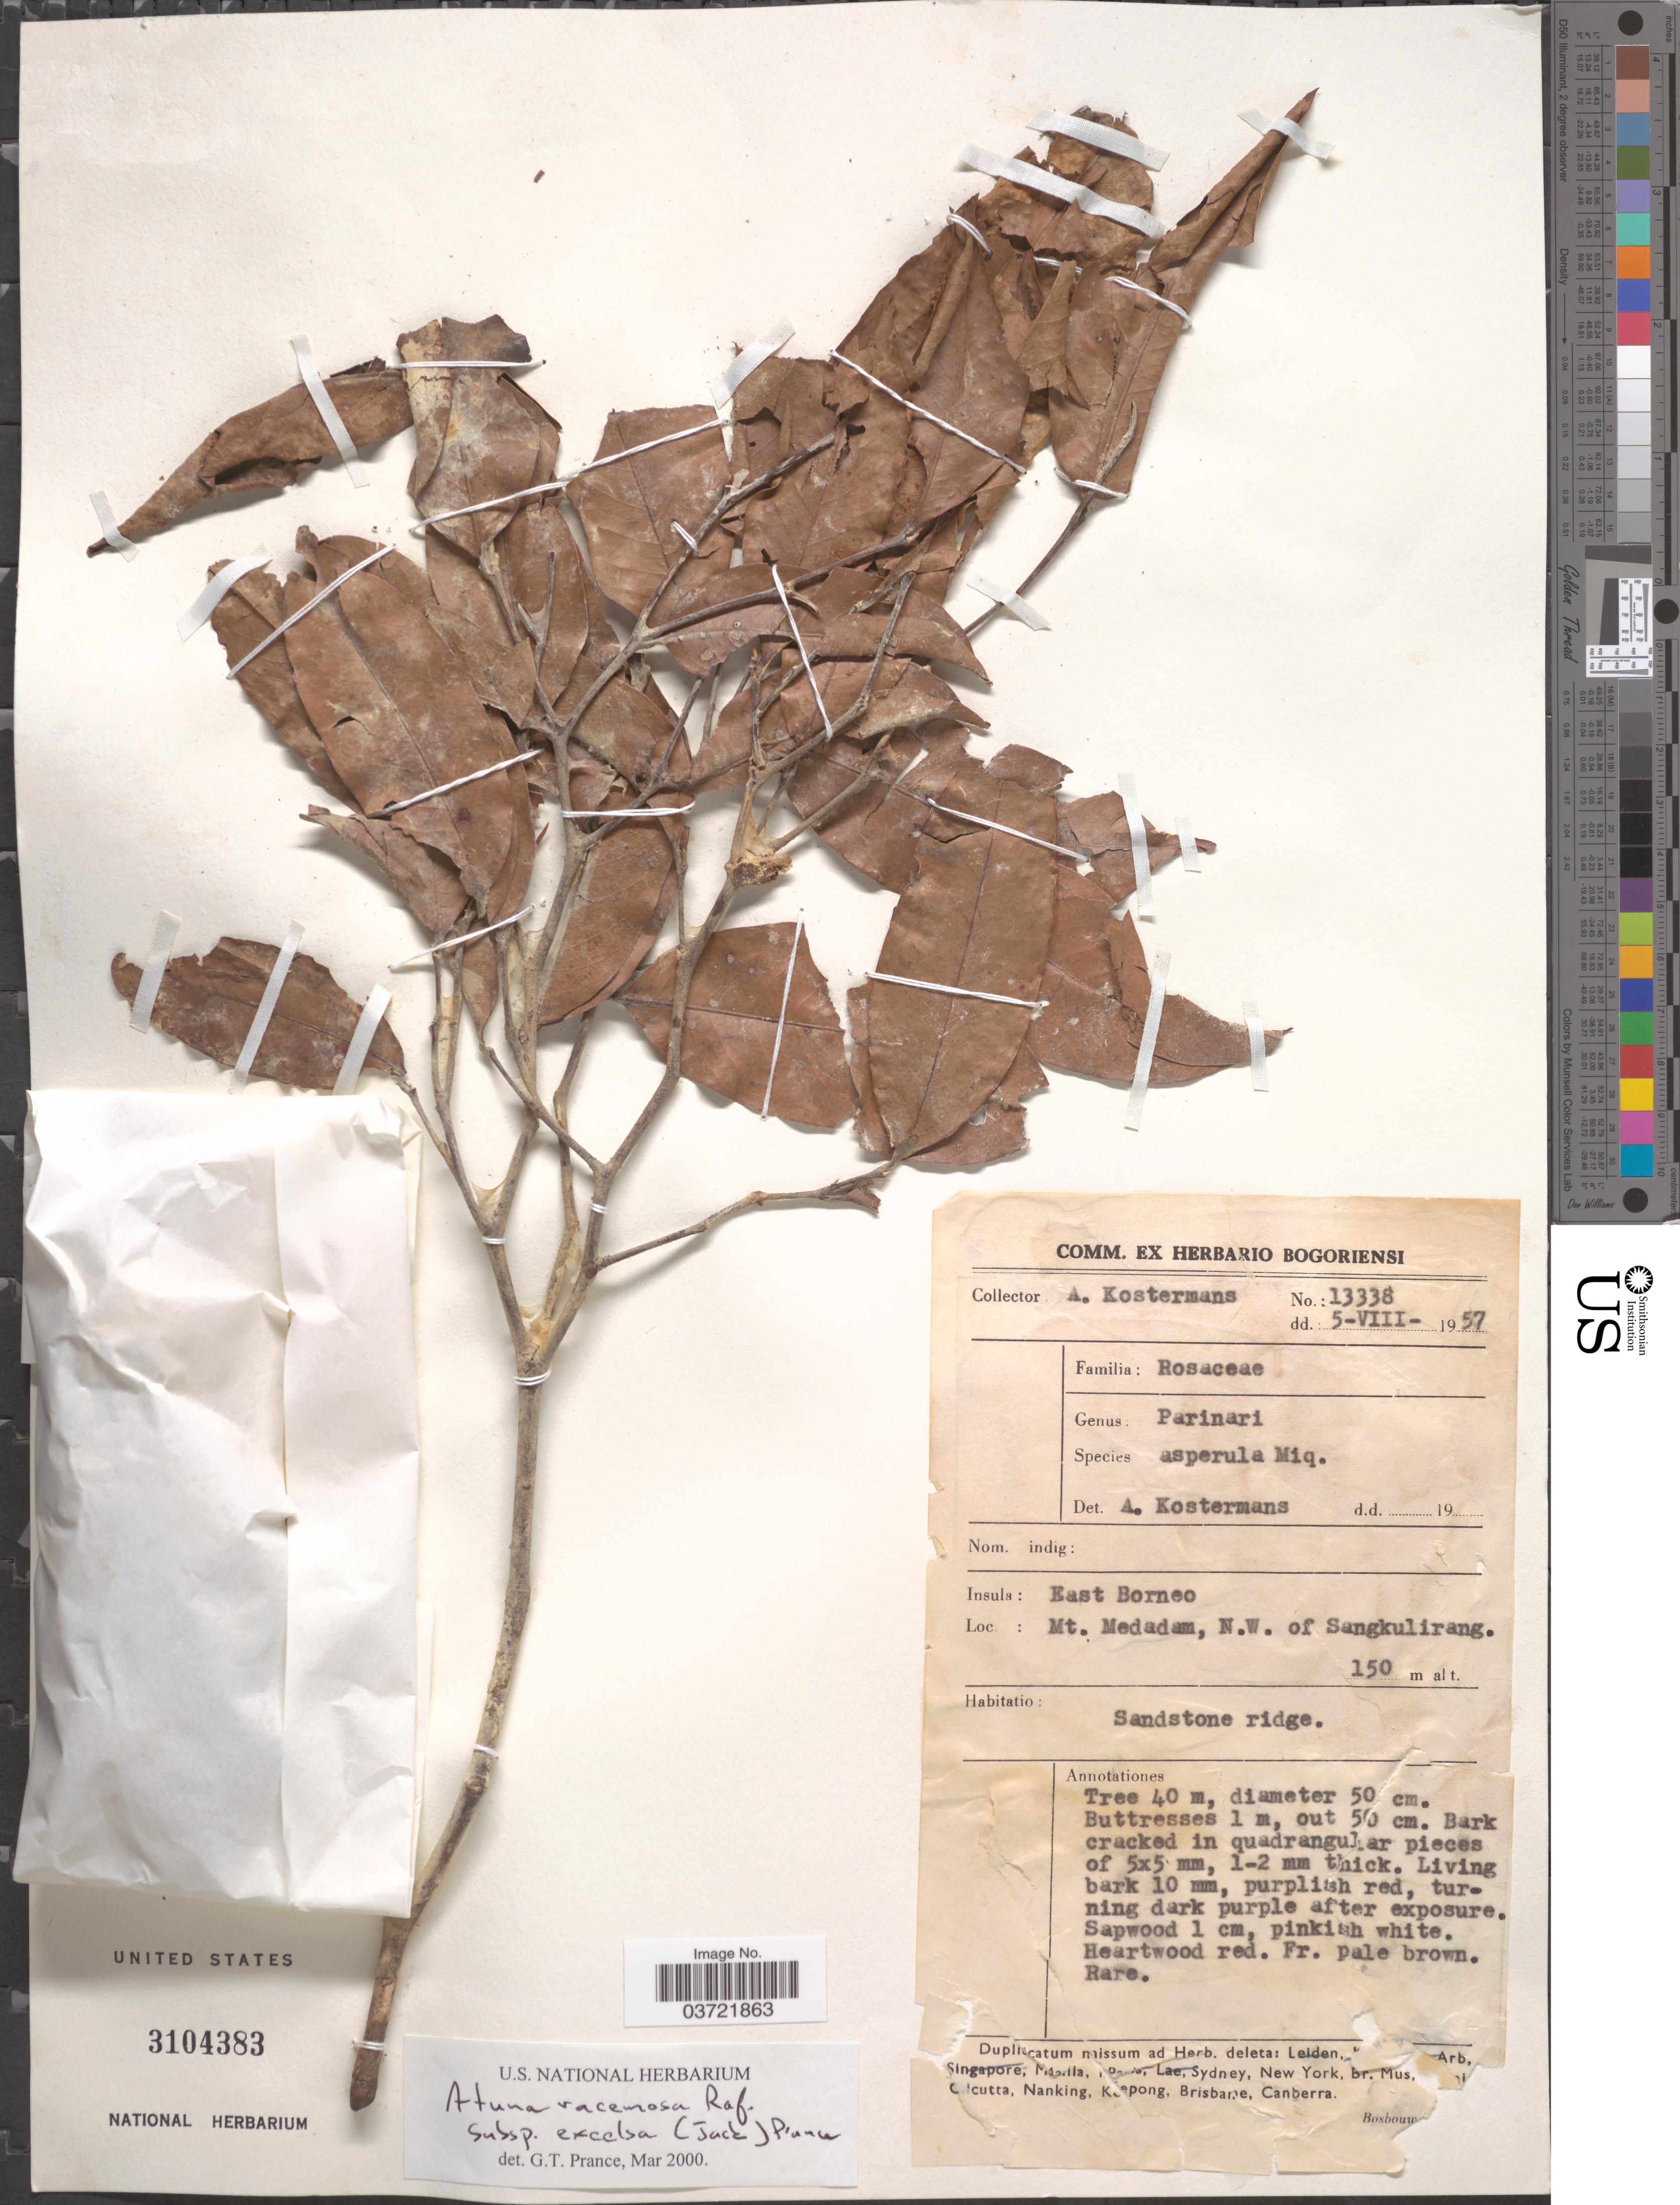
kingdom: Plantae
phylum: Tracheophyta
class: Magnoliopsida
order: Malpighiales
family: Chrysobalanaceae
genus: Atuna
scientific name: Atuna racemosa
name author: Raf.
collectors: A. J. G. Kostermans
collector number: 13338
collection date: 1957-08-05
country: Indonesia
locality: Insula: East Borneo. Mt. Medadam, N. W. of Sangkulirang.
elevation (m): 150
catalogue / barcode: US 3104383